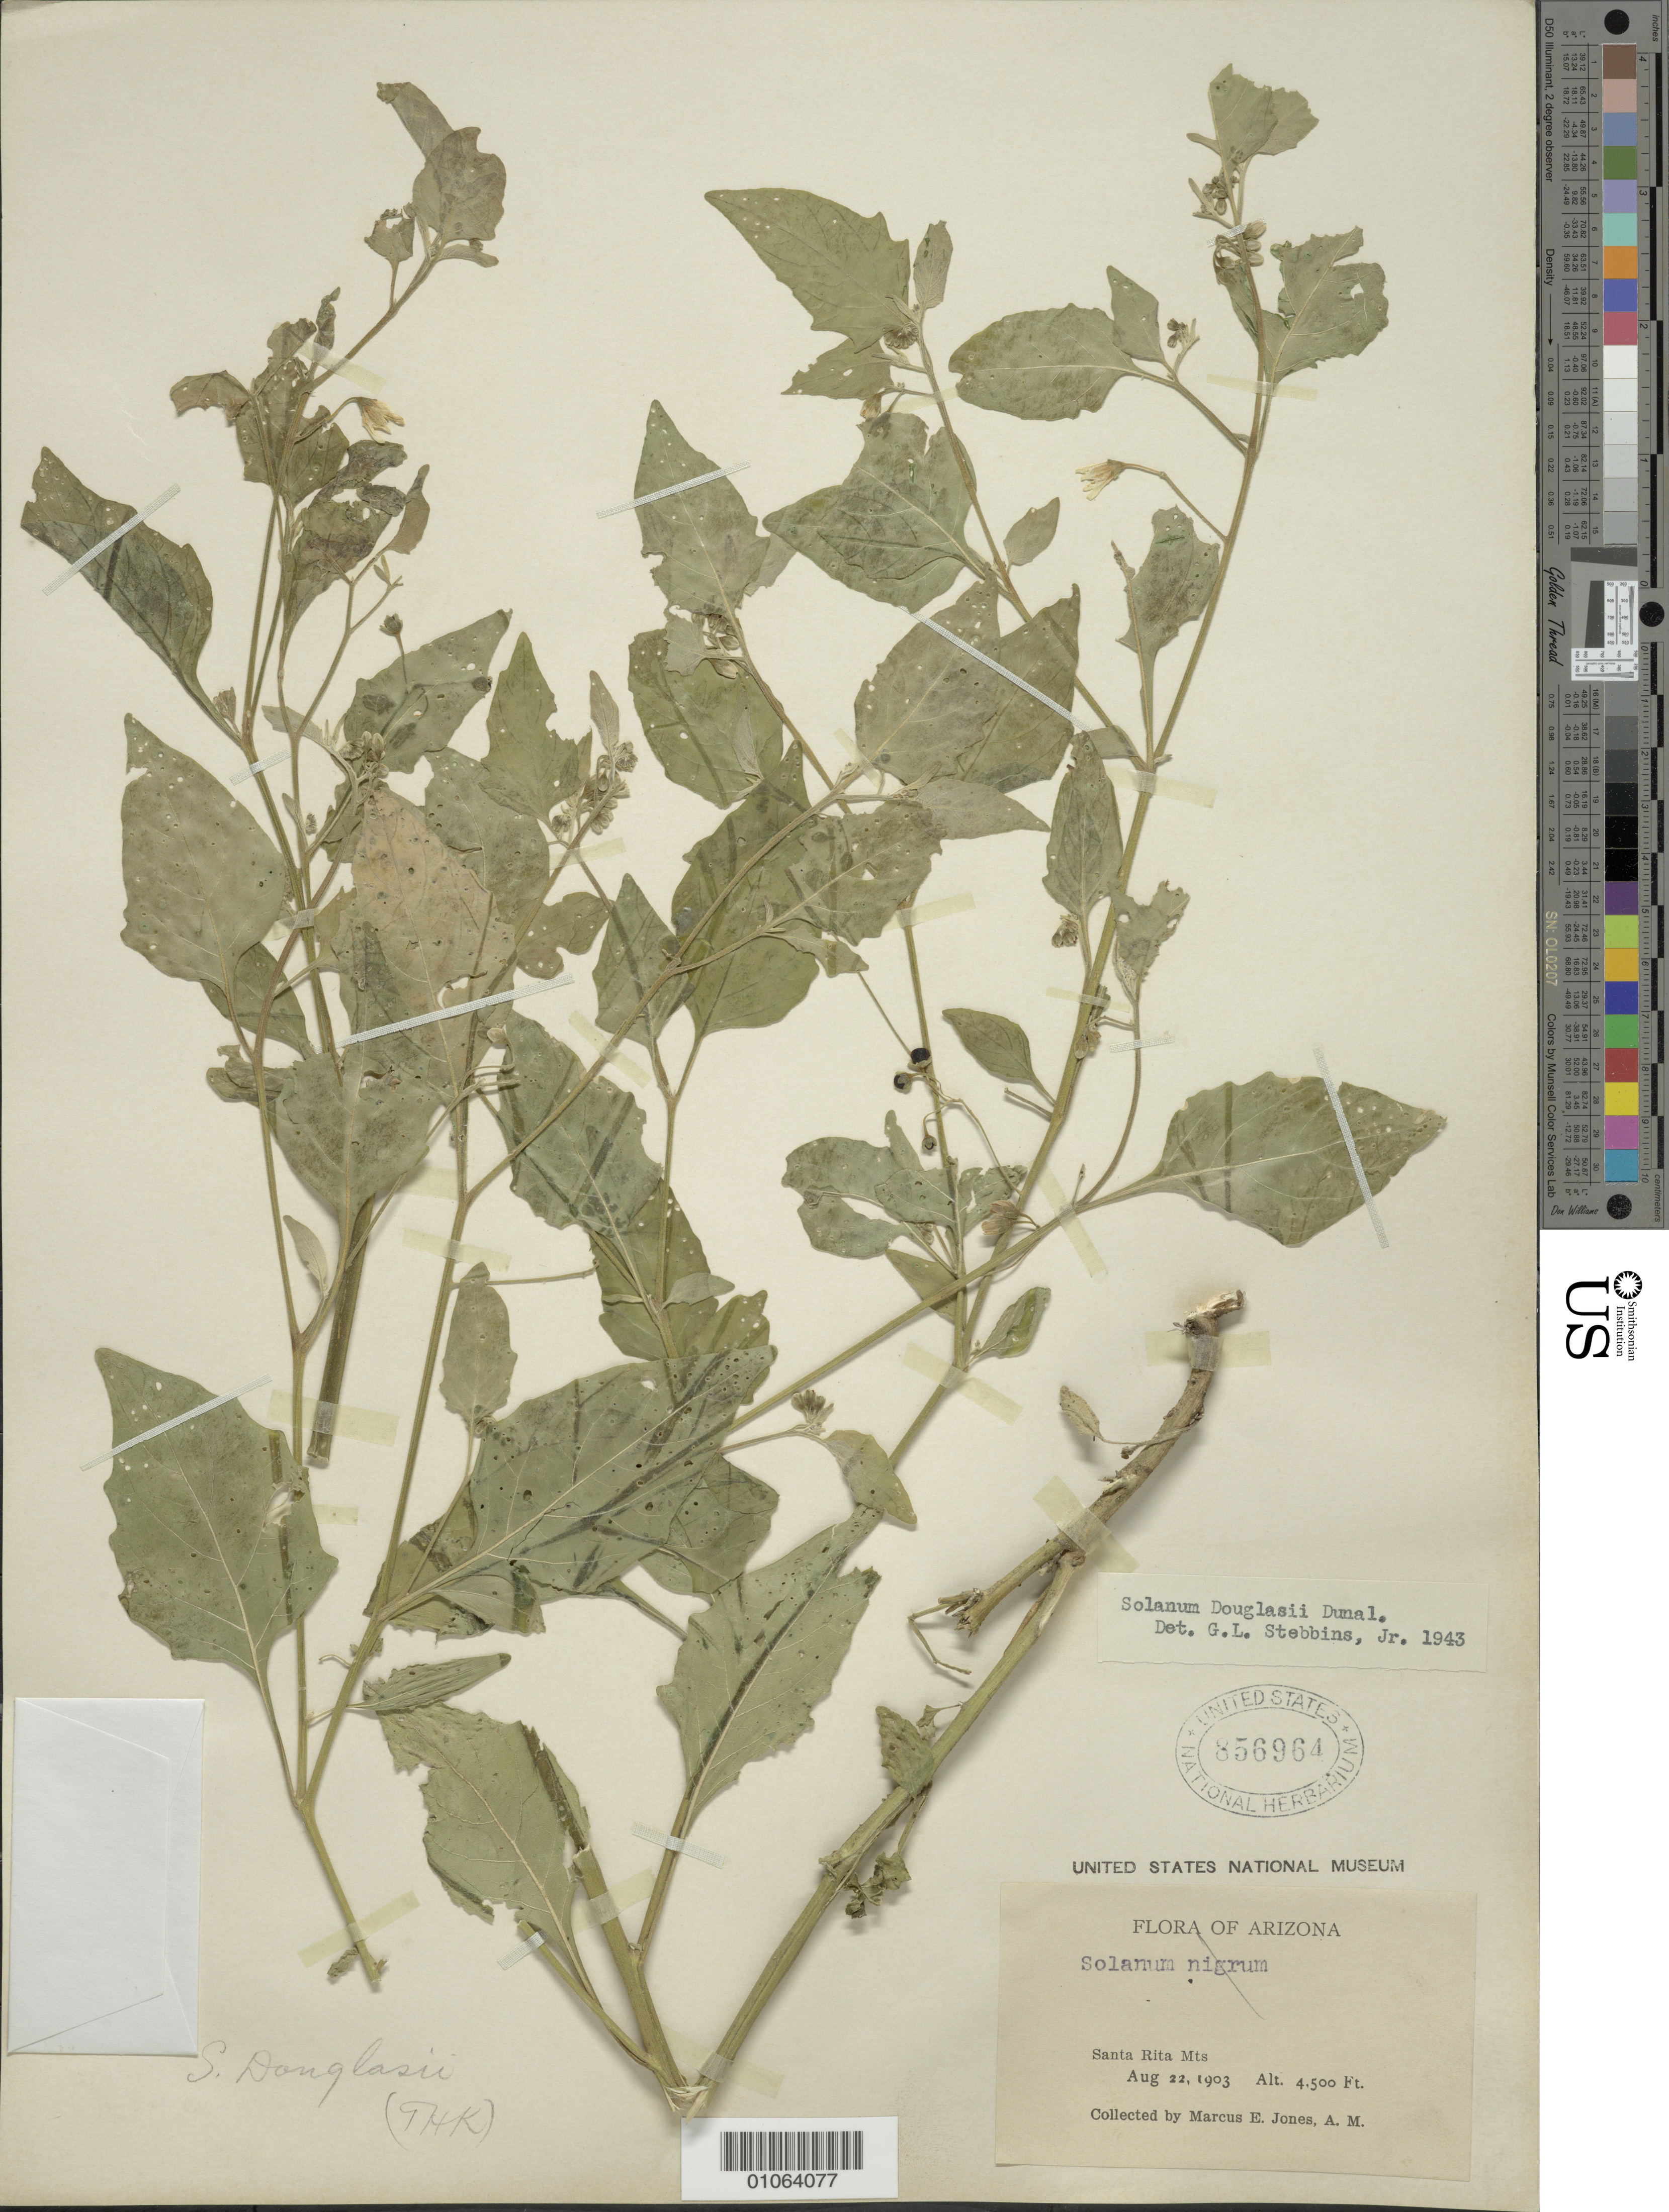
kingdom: Plantae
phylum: Tracheophyta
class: Magnoliopsida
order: Solanales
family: Solanaceae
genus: Solanum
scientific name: Solanum douglasii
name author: Dunal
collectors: M. E. Jones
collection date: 1903-08-22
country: United States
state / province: Arizona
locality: Santa Rita Mts.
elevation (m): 1372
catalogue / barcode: US 856964